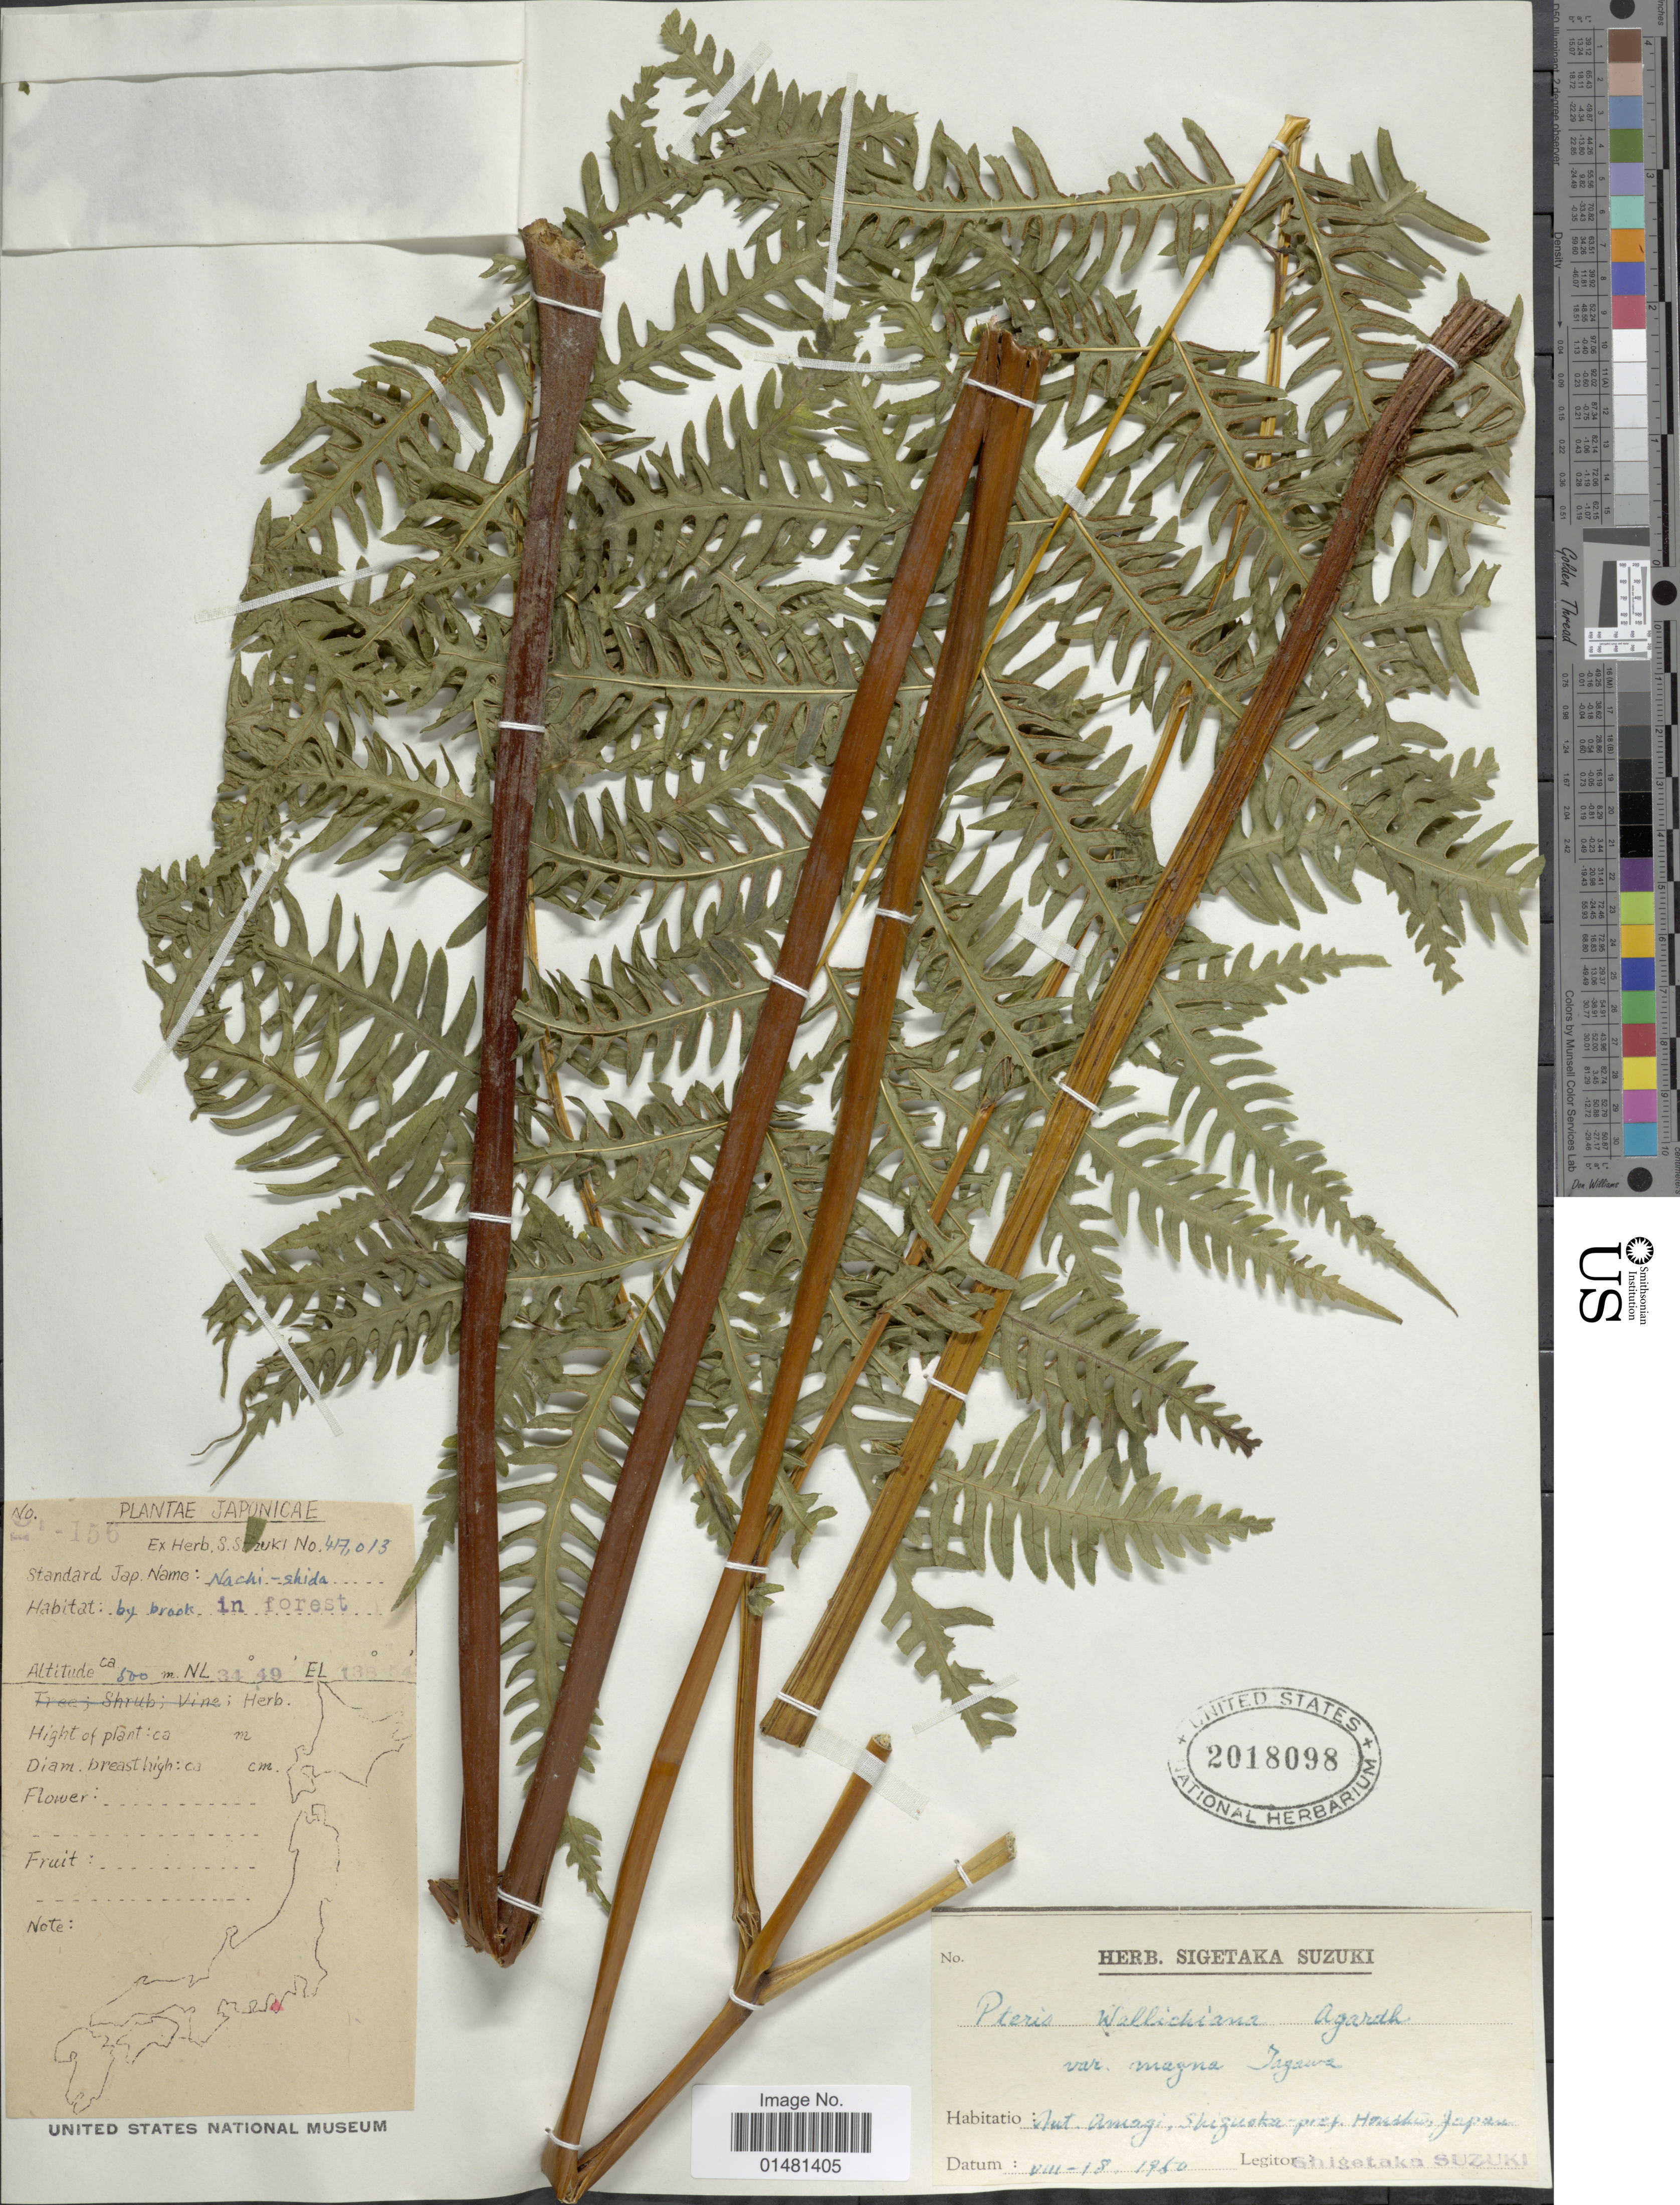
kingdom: Plantae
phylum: Tracheophyta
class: Polypodiopsida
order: Polypodiales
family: Pteridaceae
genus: Pteris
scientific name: Pteris wallichiana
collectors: S. Suzuki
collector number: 156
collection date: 1950-08-18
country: Japan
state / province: Sizuoka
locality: Nachi-shida, Mt Amagi, Shizuoka pref Honshu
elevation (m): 500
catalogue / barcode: US 2018098